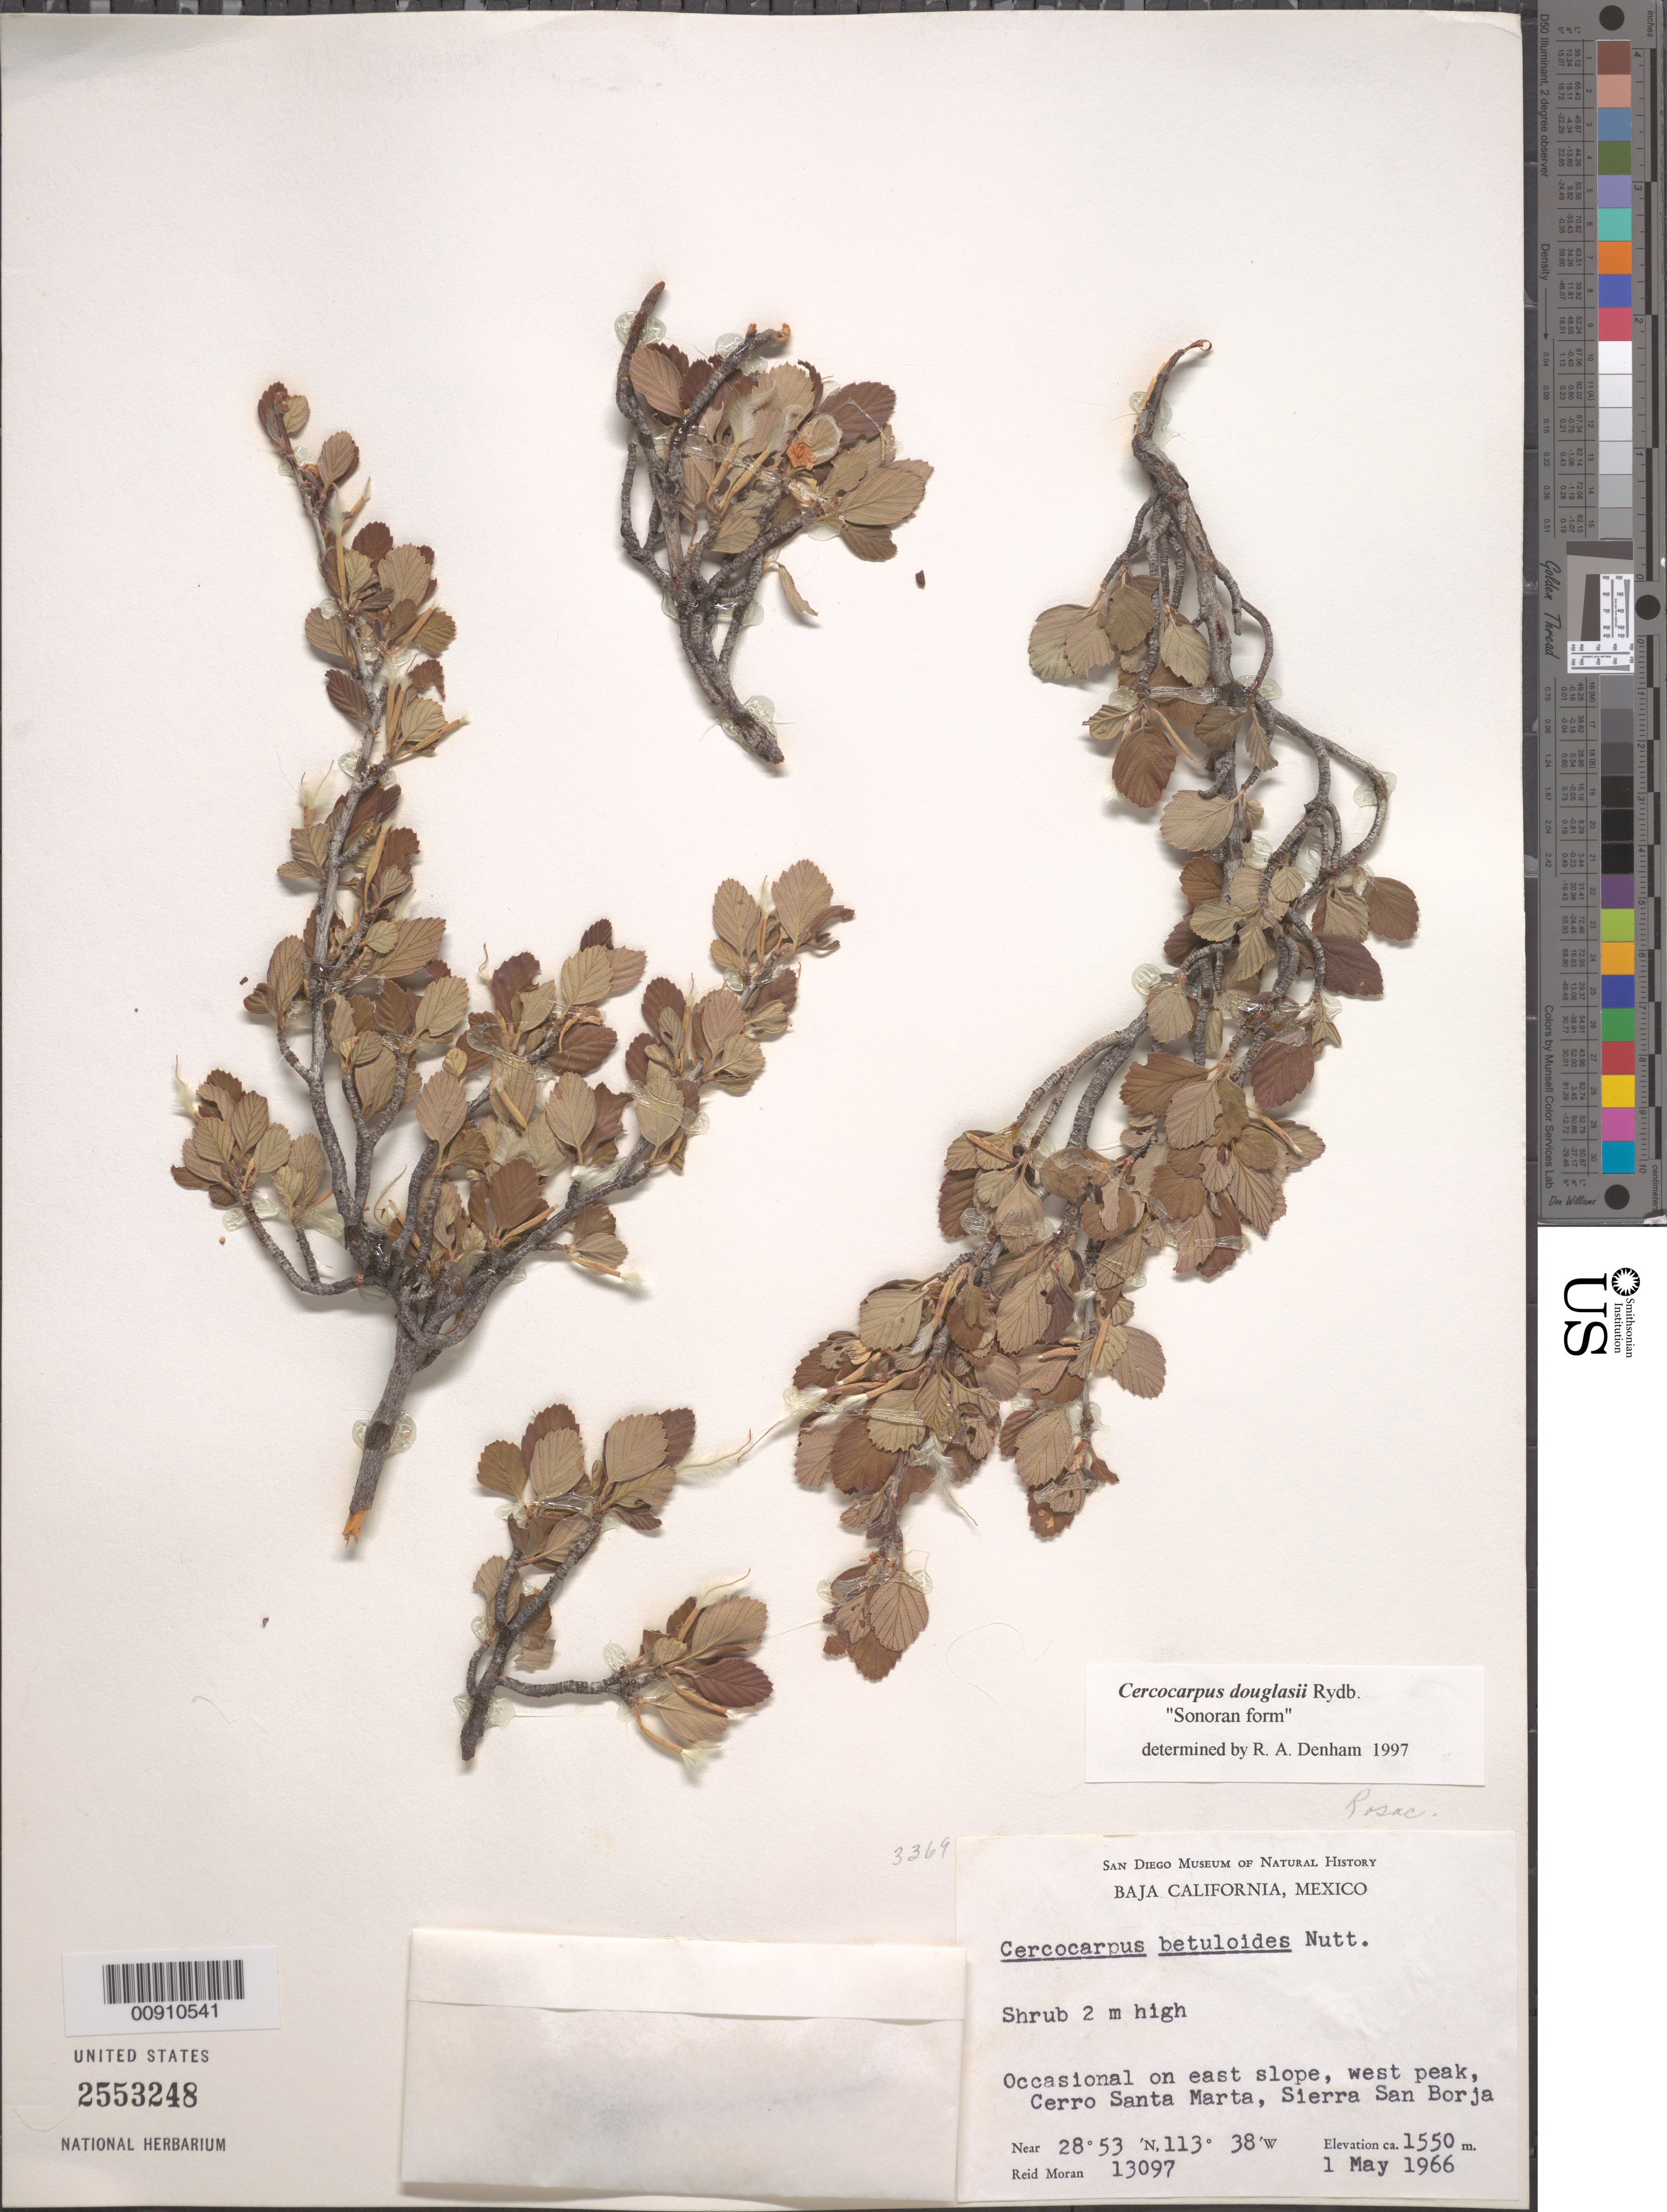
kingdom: Plantae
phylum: Tracheophyta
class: Magnoliopsida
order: Rosales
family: Rosaceae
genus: Cercocarpus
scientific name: Cercocarpus douglasii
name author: Rydb.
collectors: R. V. Moran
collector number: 13097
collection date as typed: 01 May 1966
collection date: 1966-05-01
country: Mexico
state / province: Baja California Norte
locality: West peak, Cerro Santa Marta, Sierra San Borja, Baja California.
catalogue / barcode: US 2553248